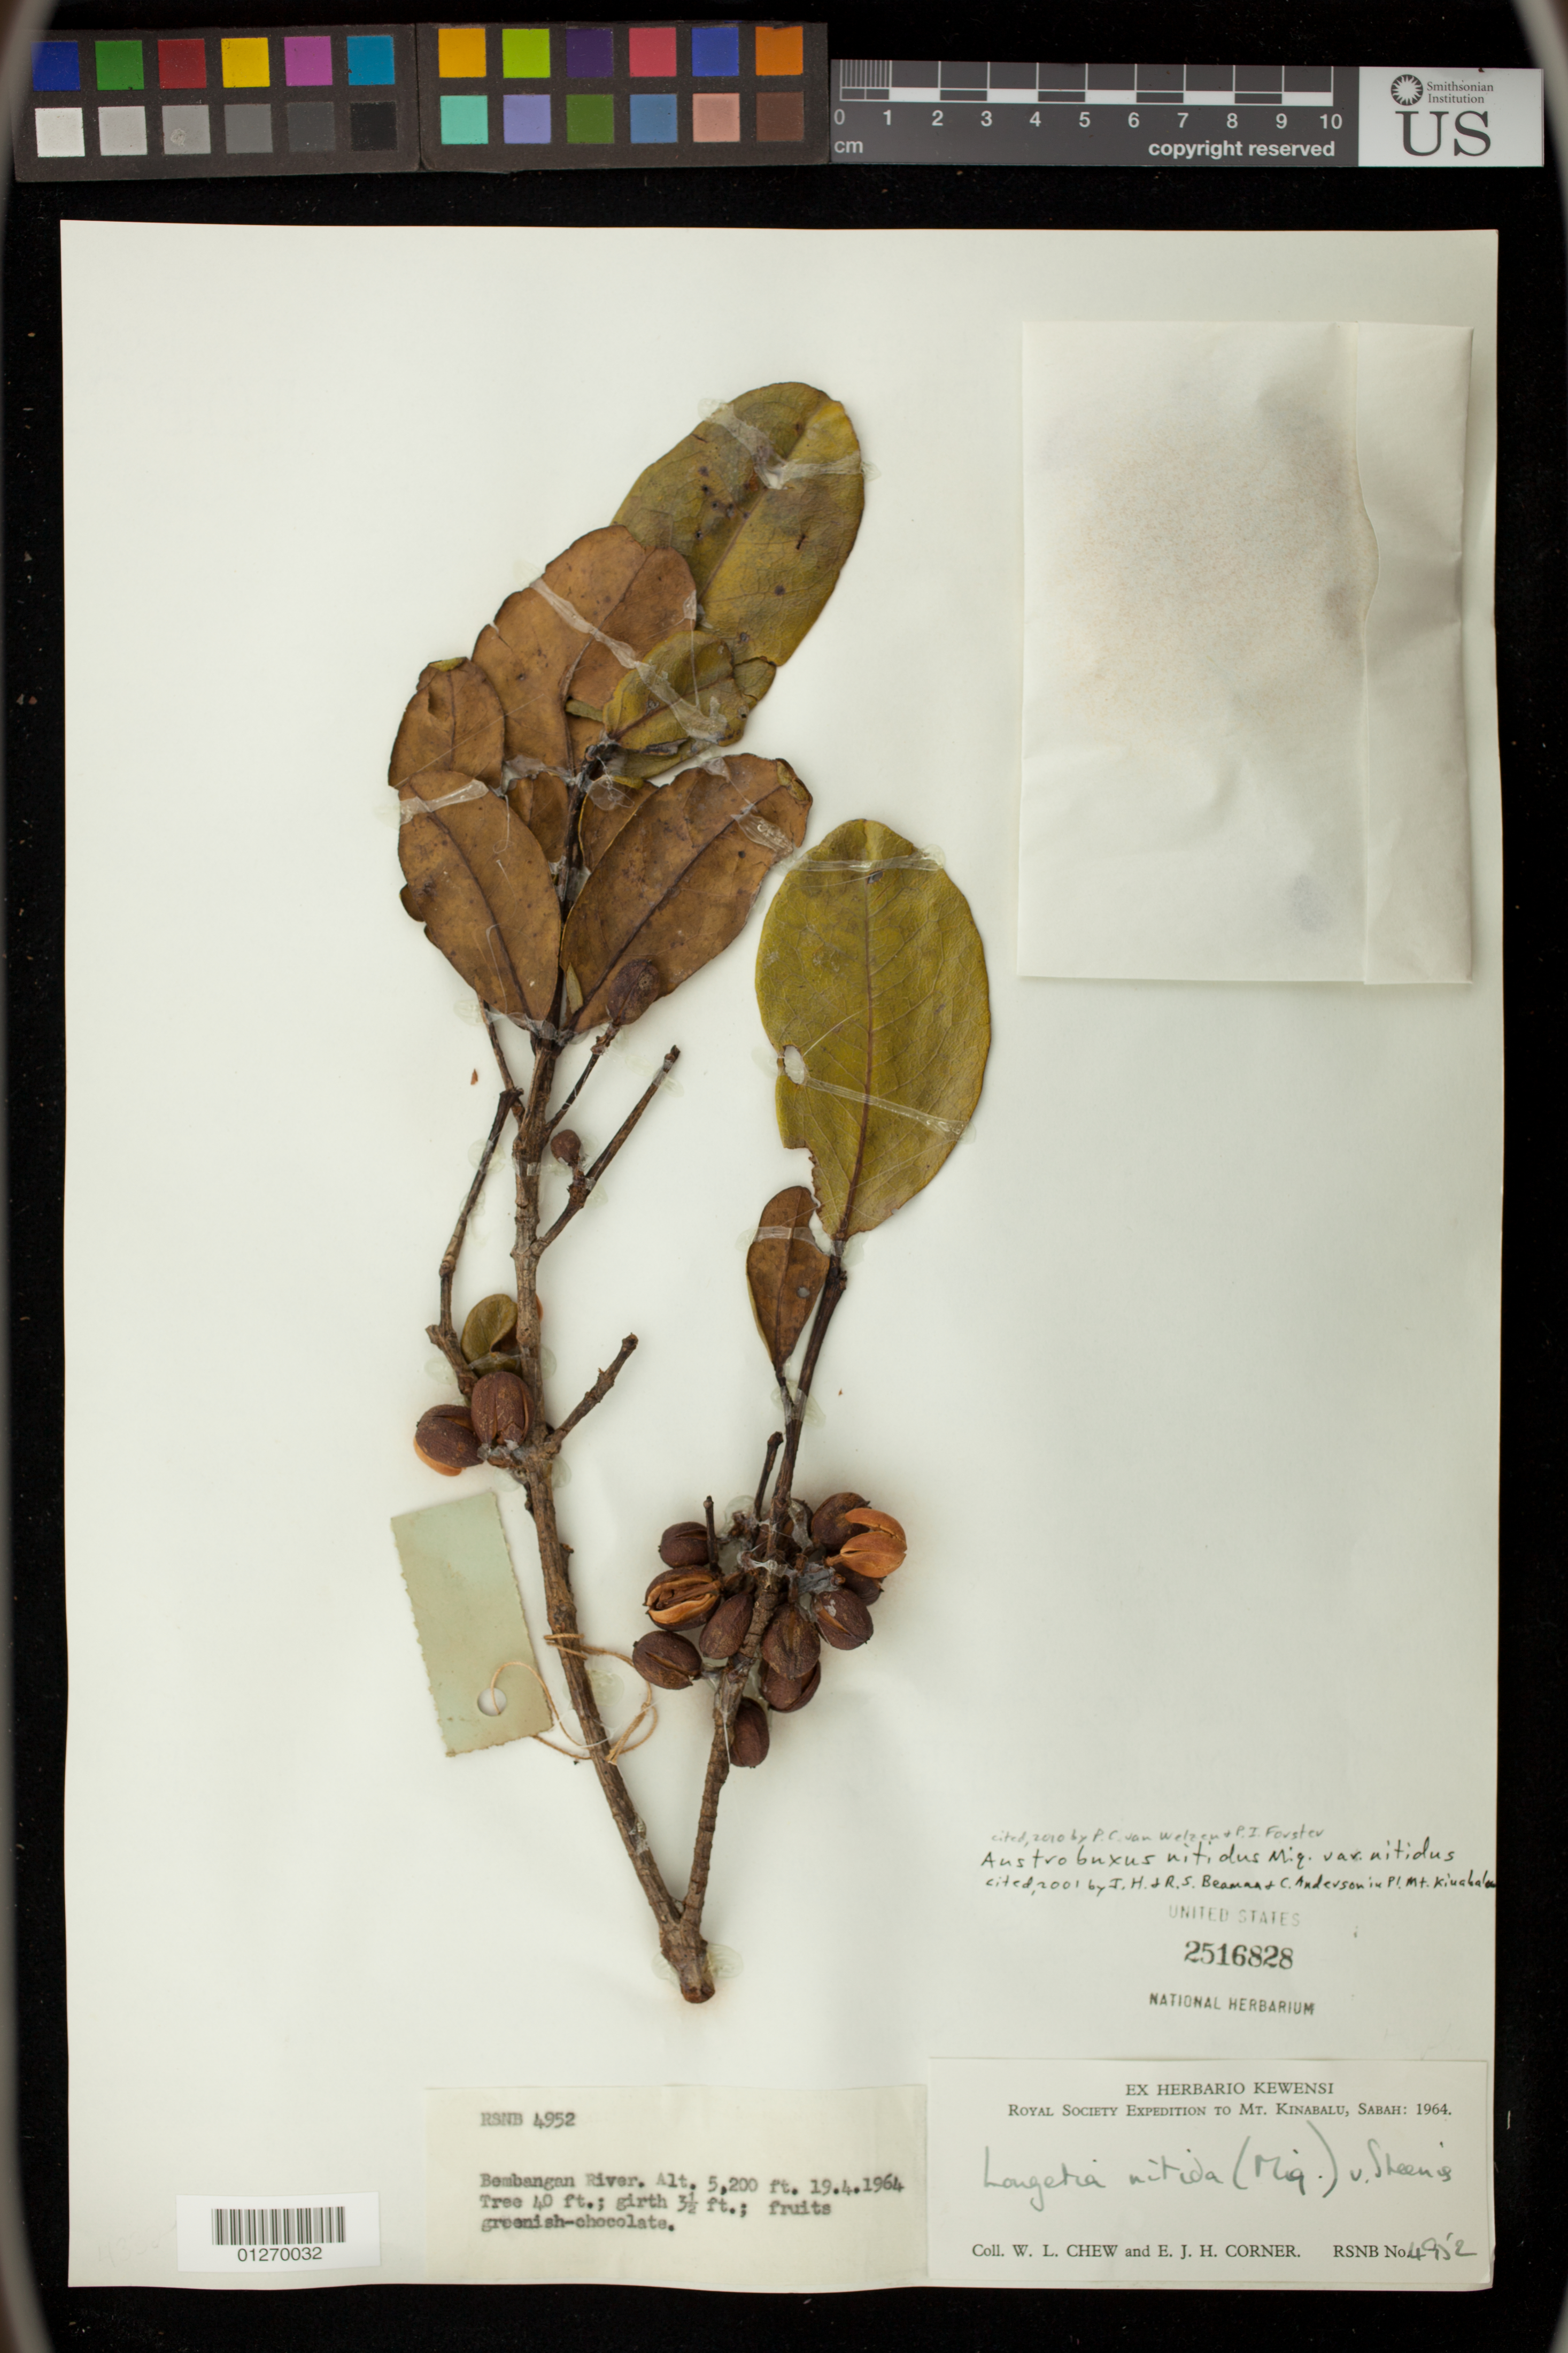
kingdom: Plantae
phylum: Tracheophyta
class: Magnoliopsida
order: Malpighiales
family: Picrodendraceae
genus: Austrobuxus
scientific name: Austrobuxus nitidus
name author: (Miq.) Steenis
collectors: W. Chew & E. Corner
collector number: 4952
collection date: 1964-04-19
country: Malaysia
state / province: Sabah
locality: Mt. Kinabalu, Sabah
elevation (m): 1585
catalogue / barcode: US 2516828